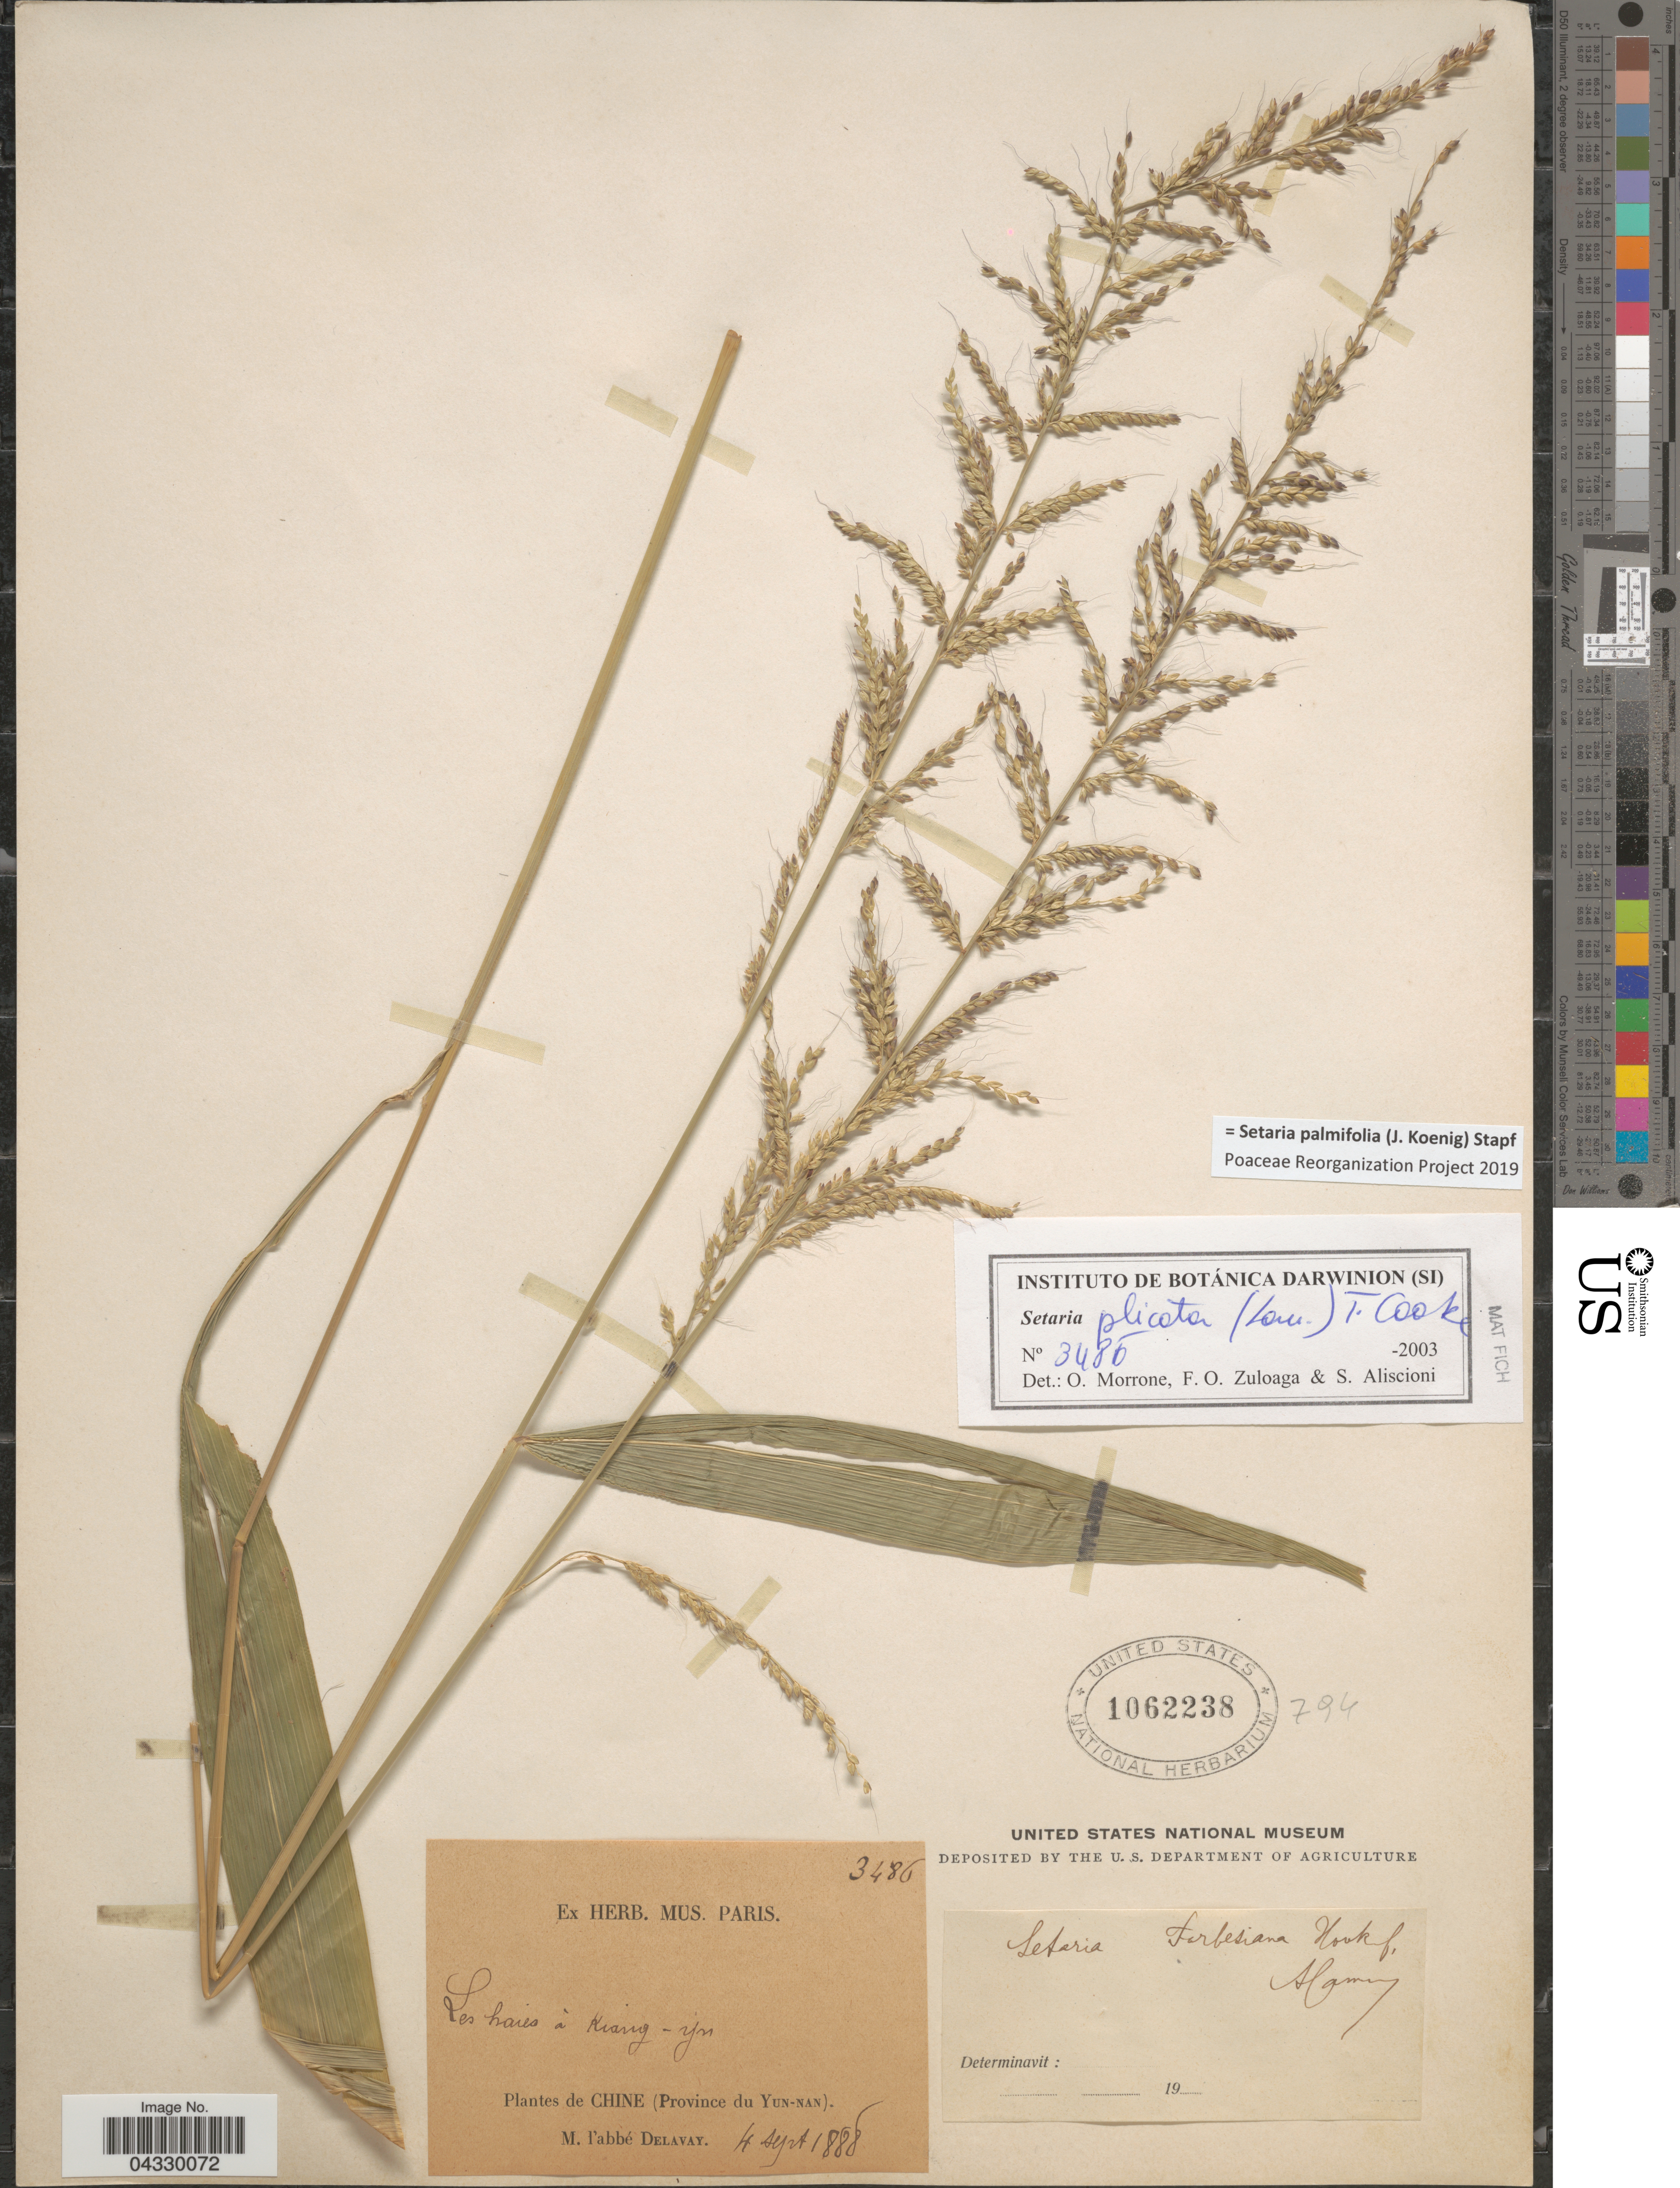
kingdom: Plantae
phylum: Tracheophyta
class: Liliopsida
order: Poales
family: Poaceae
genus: Setaria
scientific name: Setaria palmifolia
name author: (J. Koenig) Stapf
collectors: P. Delavay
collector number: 3486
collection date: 1888-09-04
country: China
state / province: Yunnan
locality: Les haies à Kiang-Yu. Chine.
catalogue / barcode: US 1062238